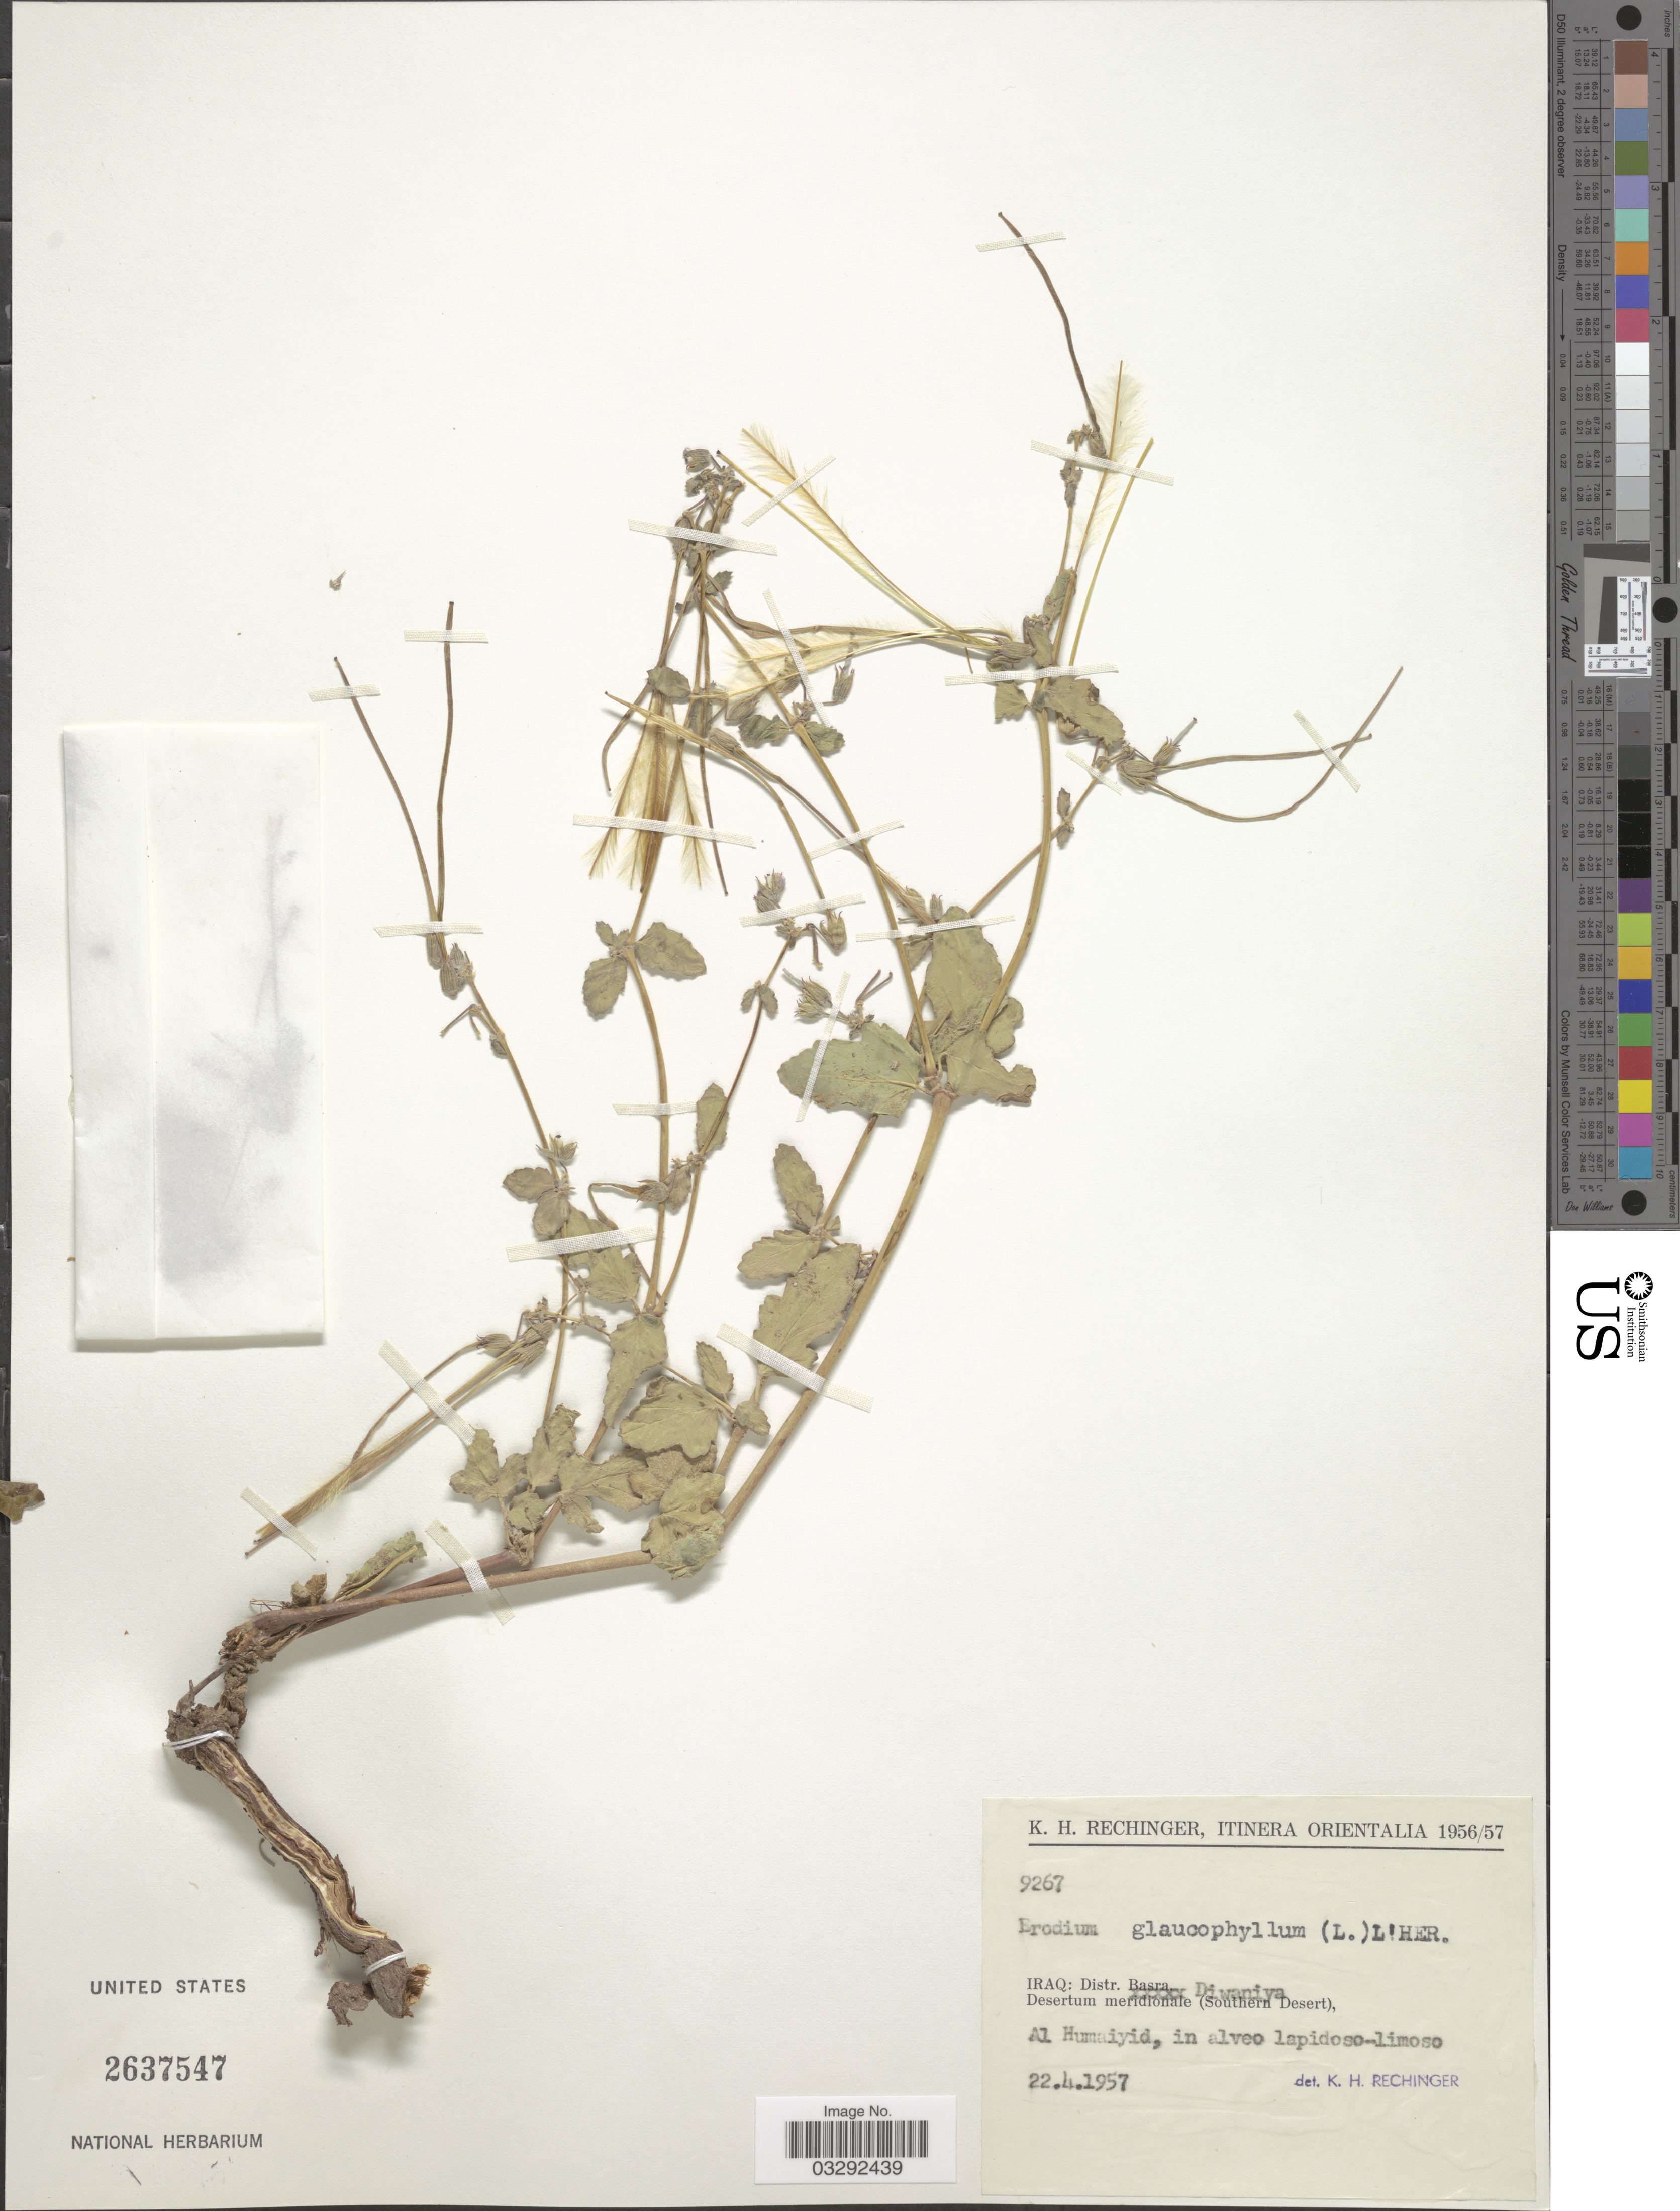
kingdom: Plantae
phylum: Tracheophyta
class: Magnoliopsida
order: Geraniales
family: Geraniaceae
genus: Erodium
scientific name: Erodium glaucophyllum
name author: (L.) L'Hér.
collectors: K. H. Rechinger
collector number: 9267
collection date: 1957-04-22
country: Iraq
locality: Distr. Diwaniya. Desertum meridionale (Southern Desert), Al Humaiyid, in alveo lapidoso-limoso.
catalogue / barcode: US 2637547